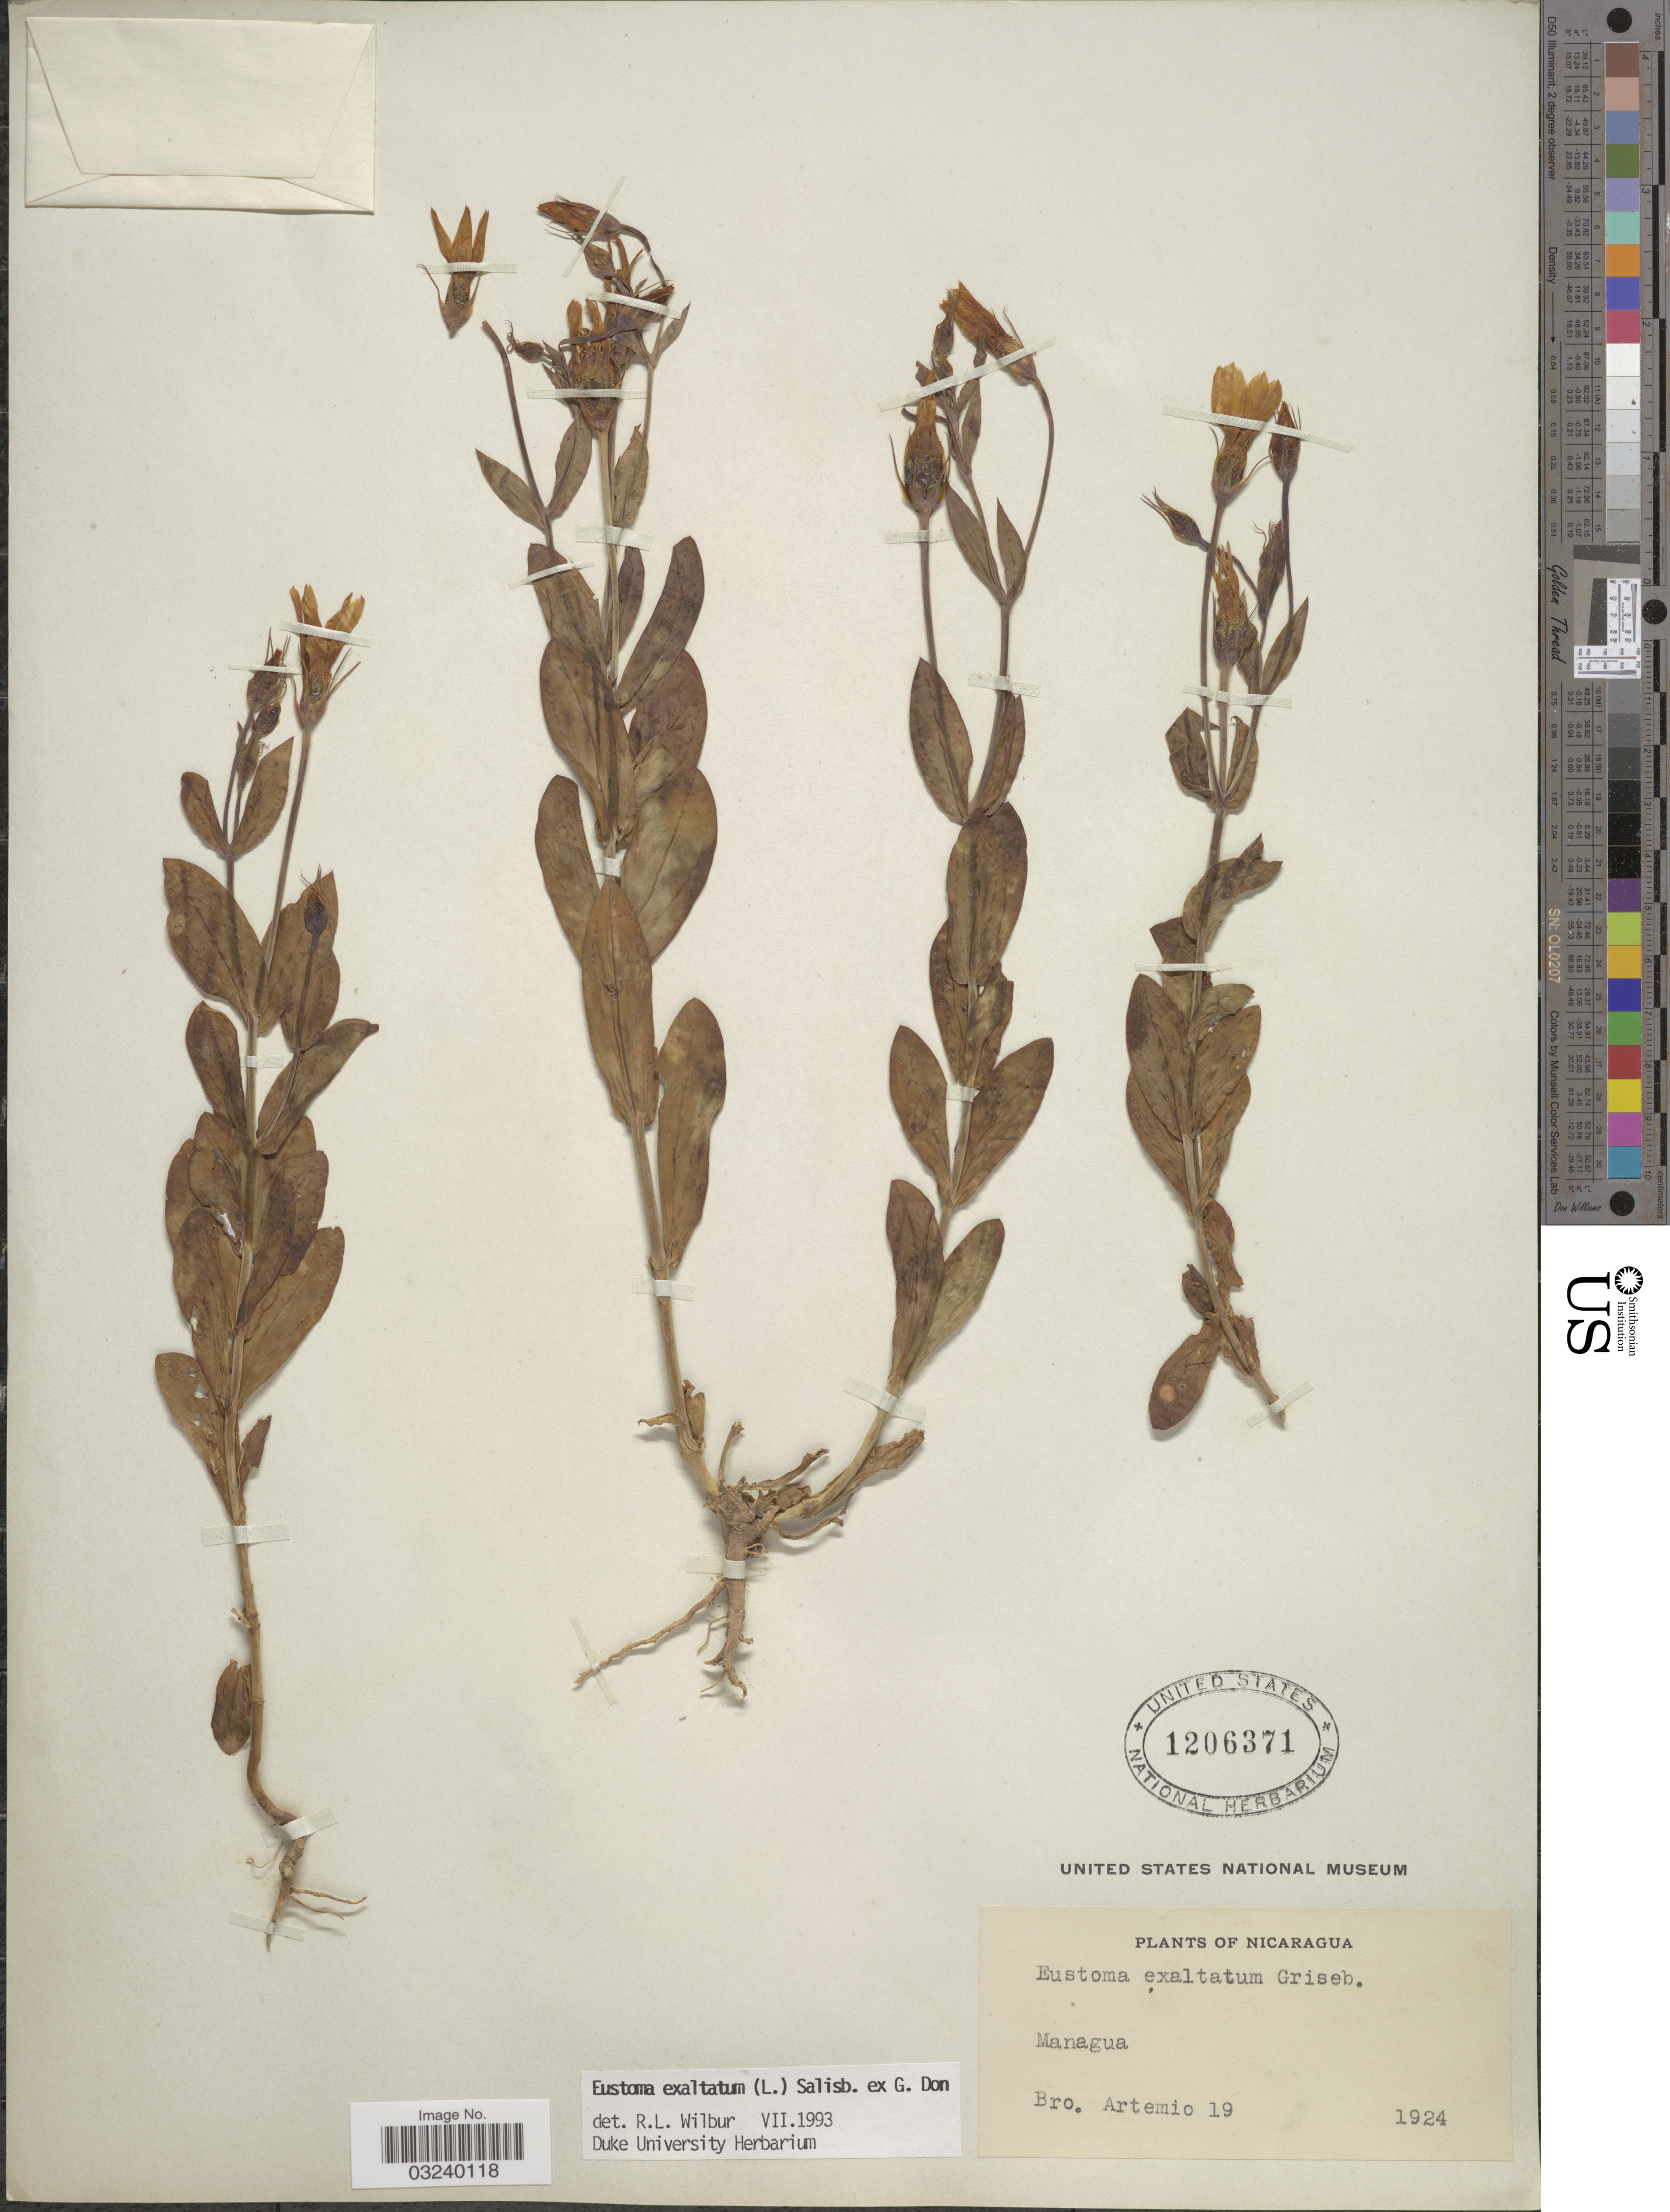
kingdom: Plantae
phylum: Tracheophyta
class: Magnoliopsida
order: Gentianales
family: Gentianaceae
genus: Eustoma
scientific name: Eustoma exaltatum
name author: (L.) Salisb. ex Don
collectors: B. Rene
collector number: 19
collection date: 1924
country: Nicaragua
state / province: Managua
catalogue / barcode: US 1206371